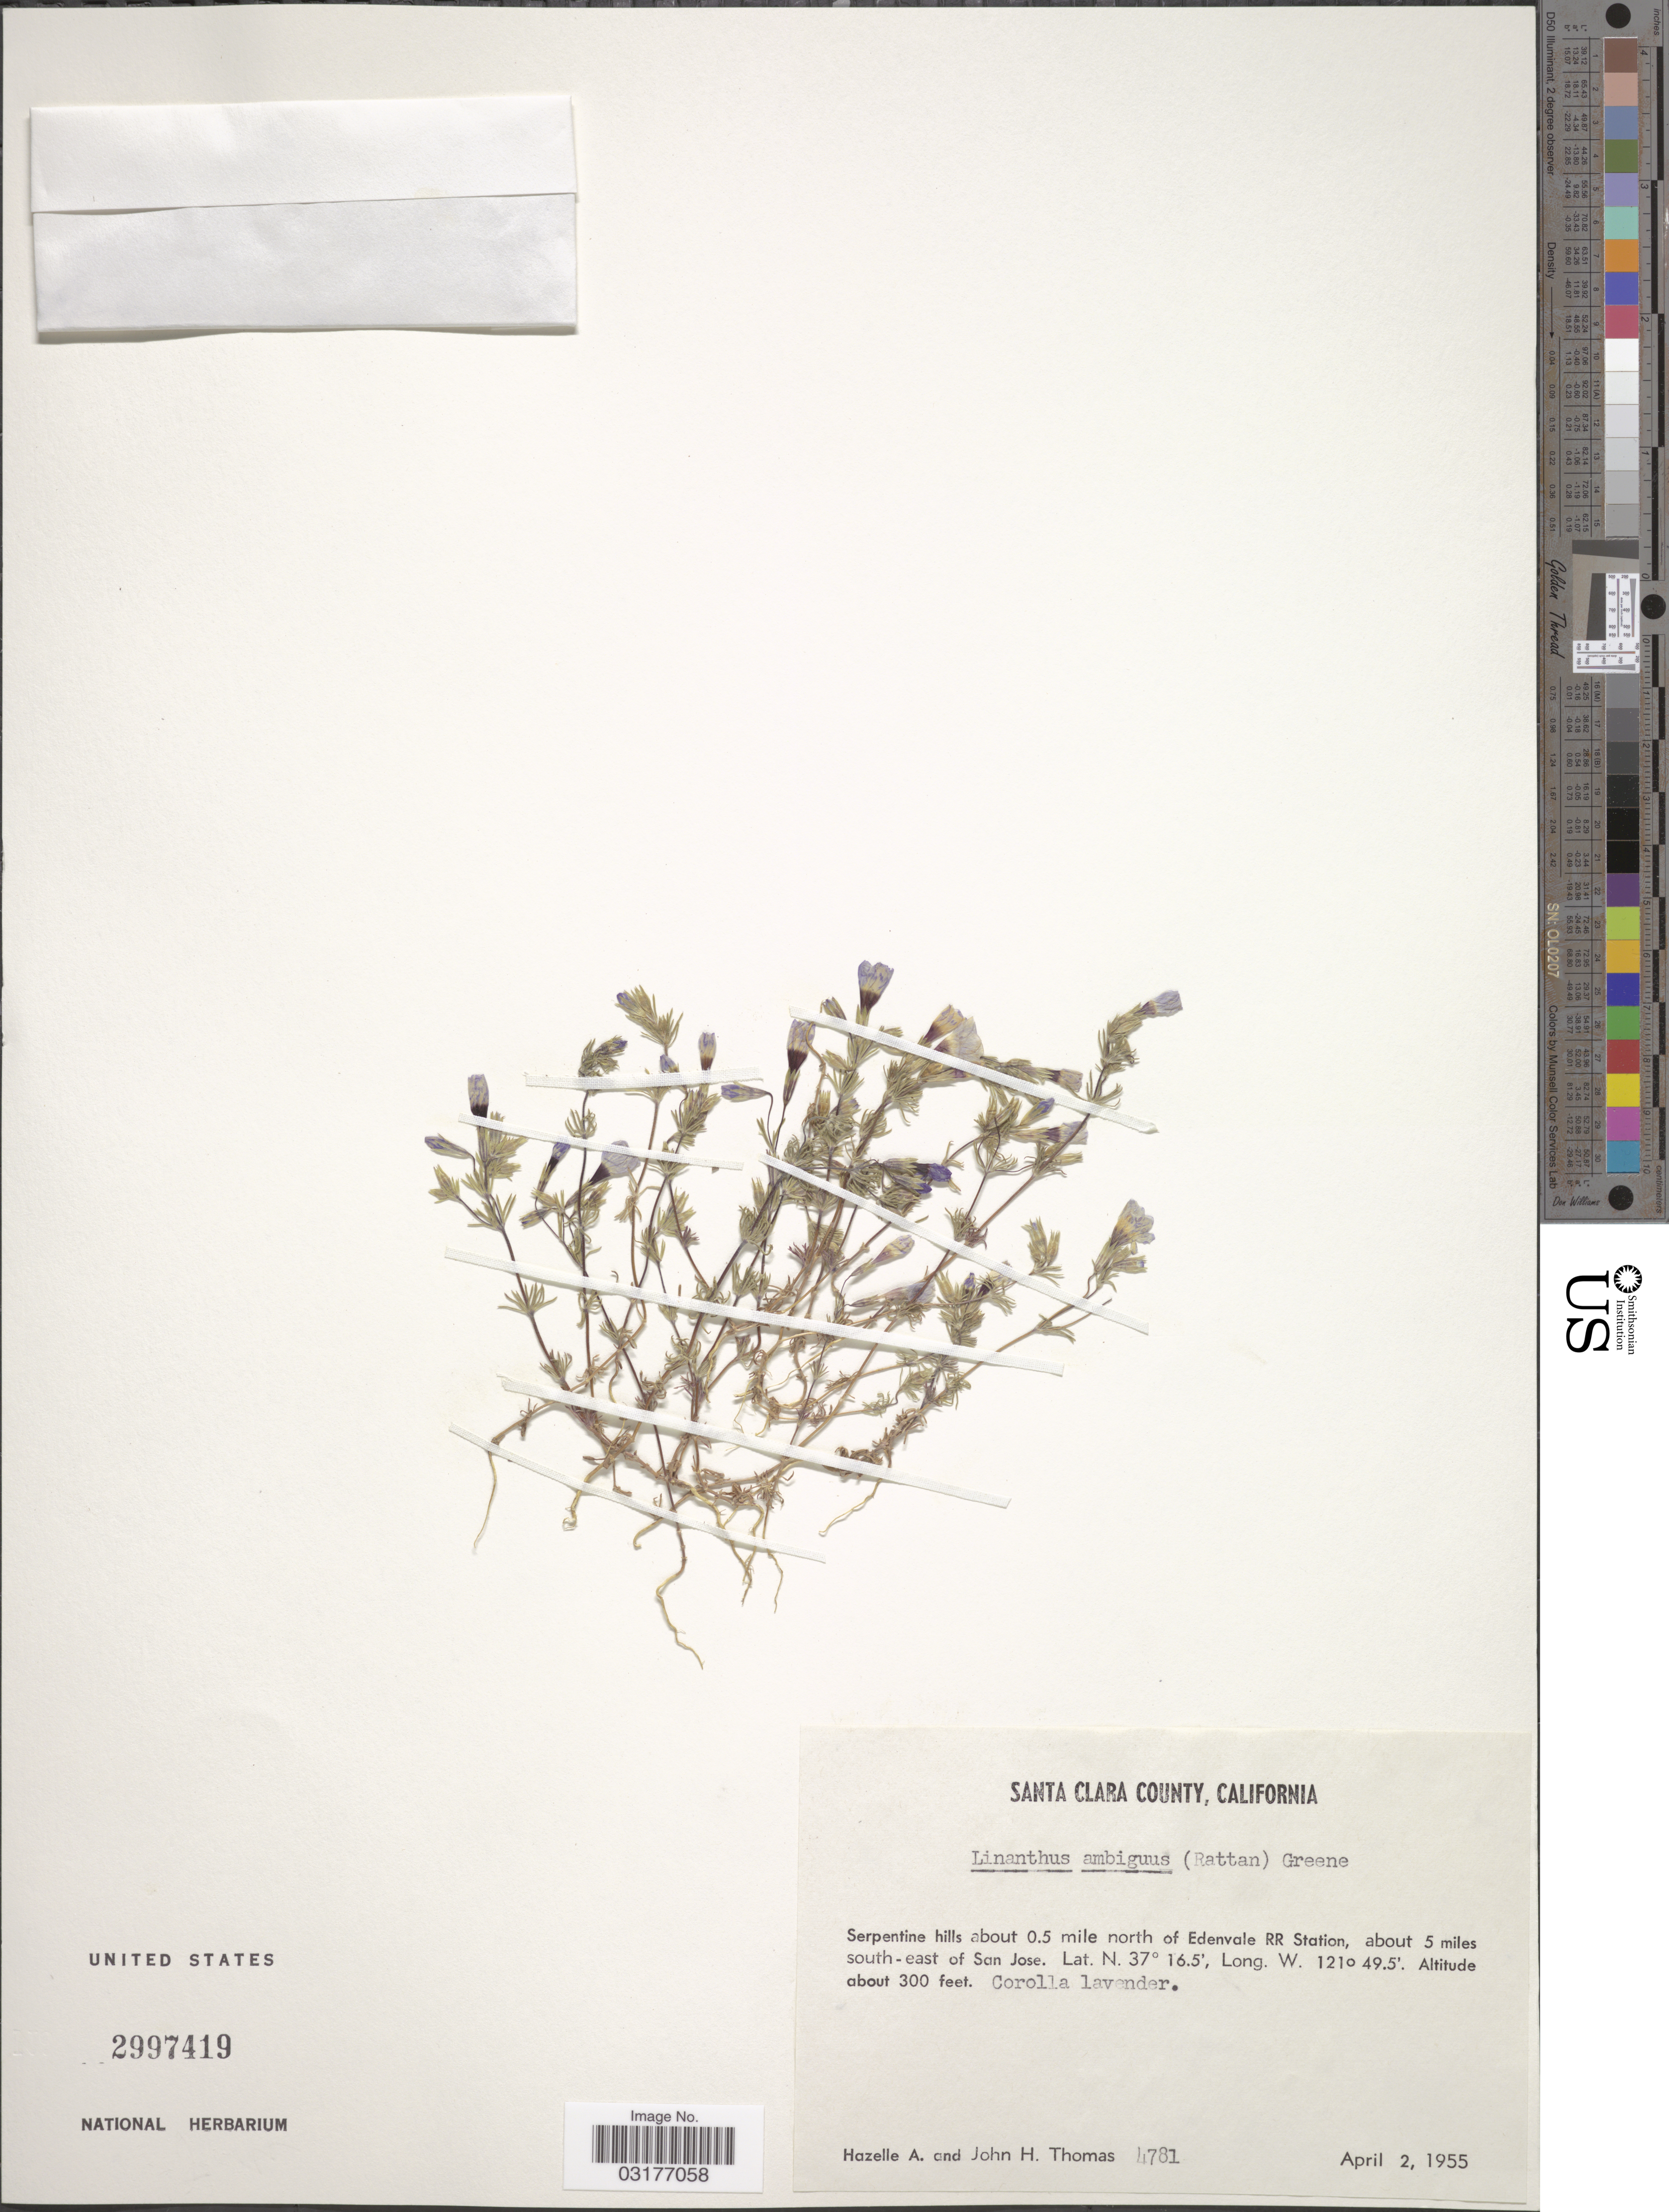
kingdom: Plantae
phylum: Tracheophyta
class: Magnoliopsida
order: Ericales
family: Polemoniaceae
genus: Leptosiphon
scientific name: Leptosiphon ambiguus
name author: (Rattan) J.M. Porter & L.A. Johnson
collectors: A. Hazelle & J. H. Thomas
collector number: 4781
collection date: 1955-04-02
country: United States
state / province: California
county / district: Santa Clara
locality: Santa Clara County. Serpentine hills about 0.5 mile north of Edenvale RR Station, about 5 miles south-east of San Jose.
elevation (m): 91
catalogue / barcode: US 2997419